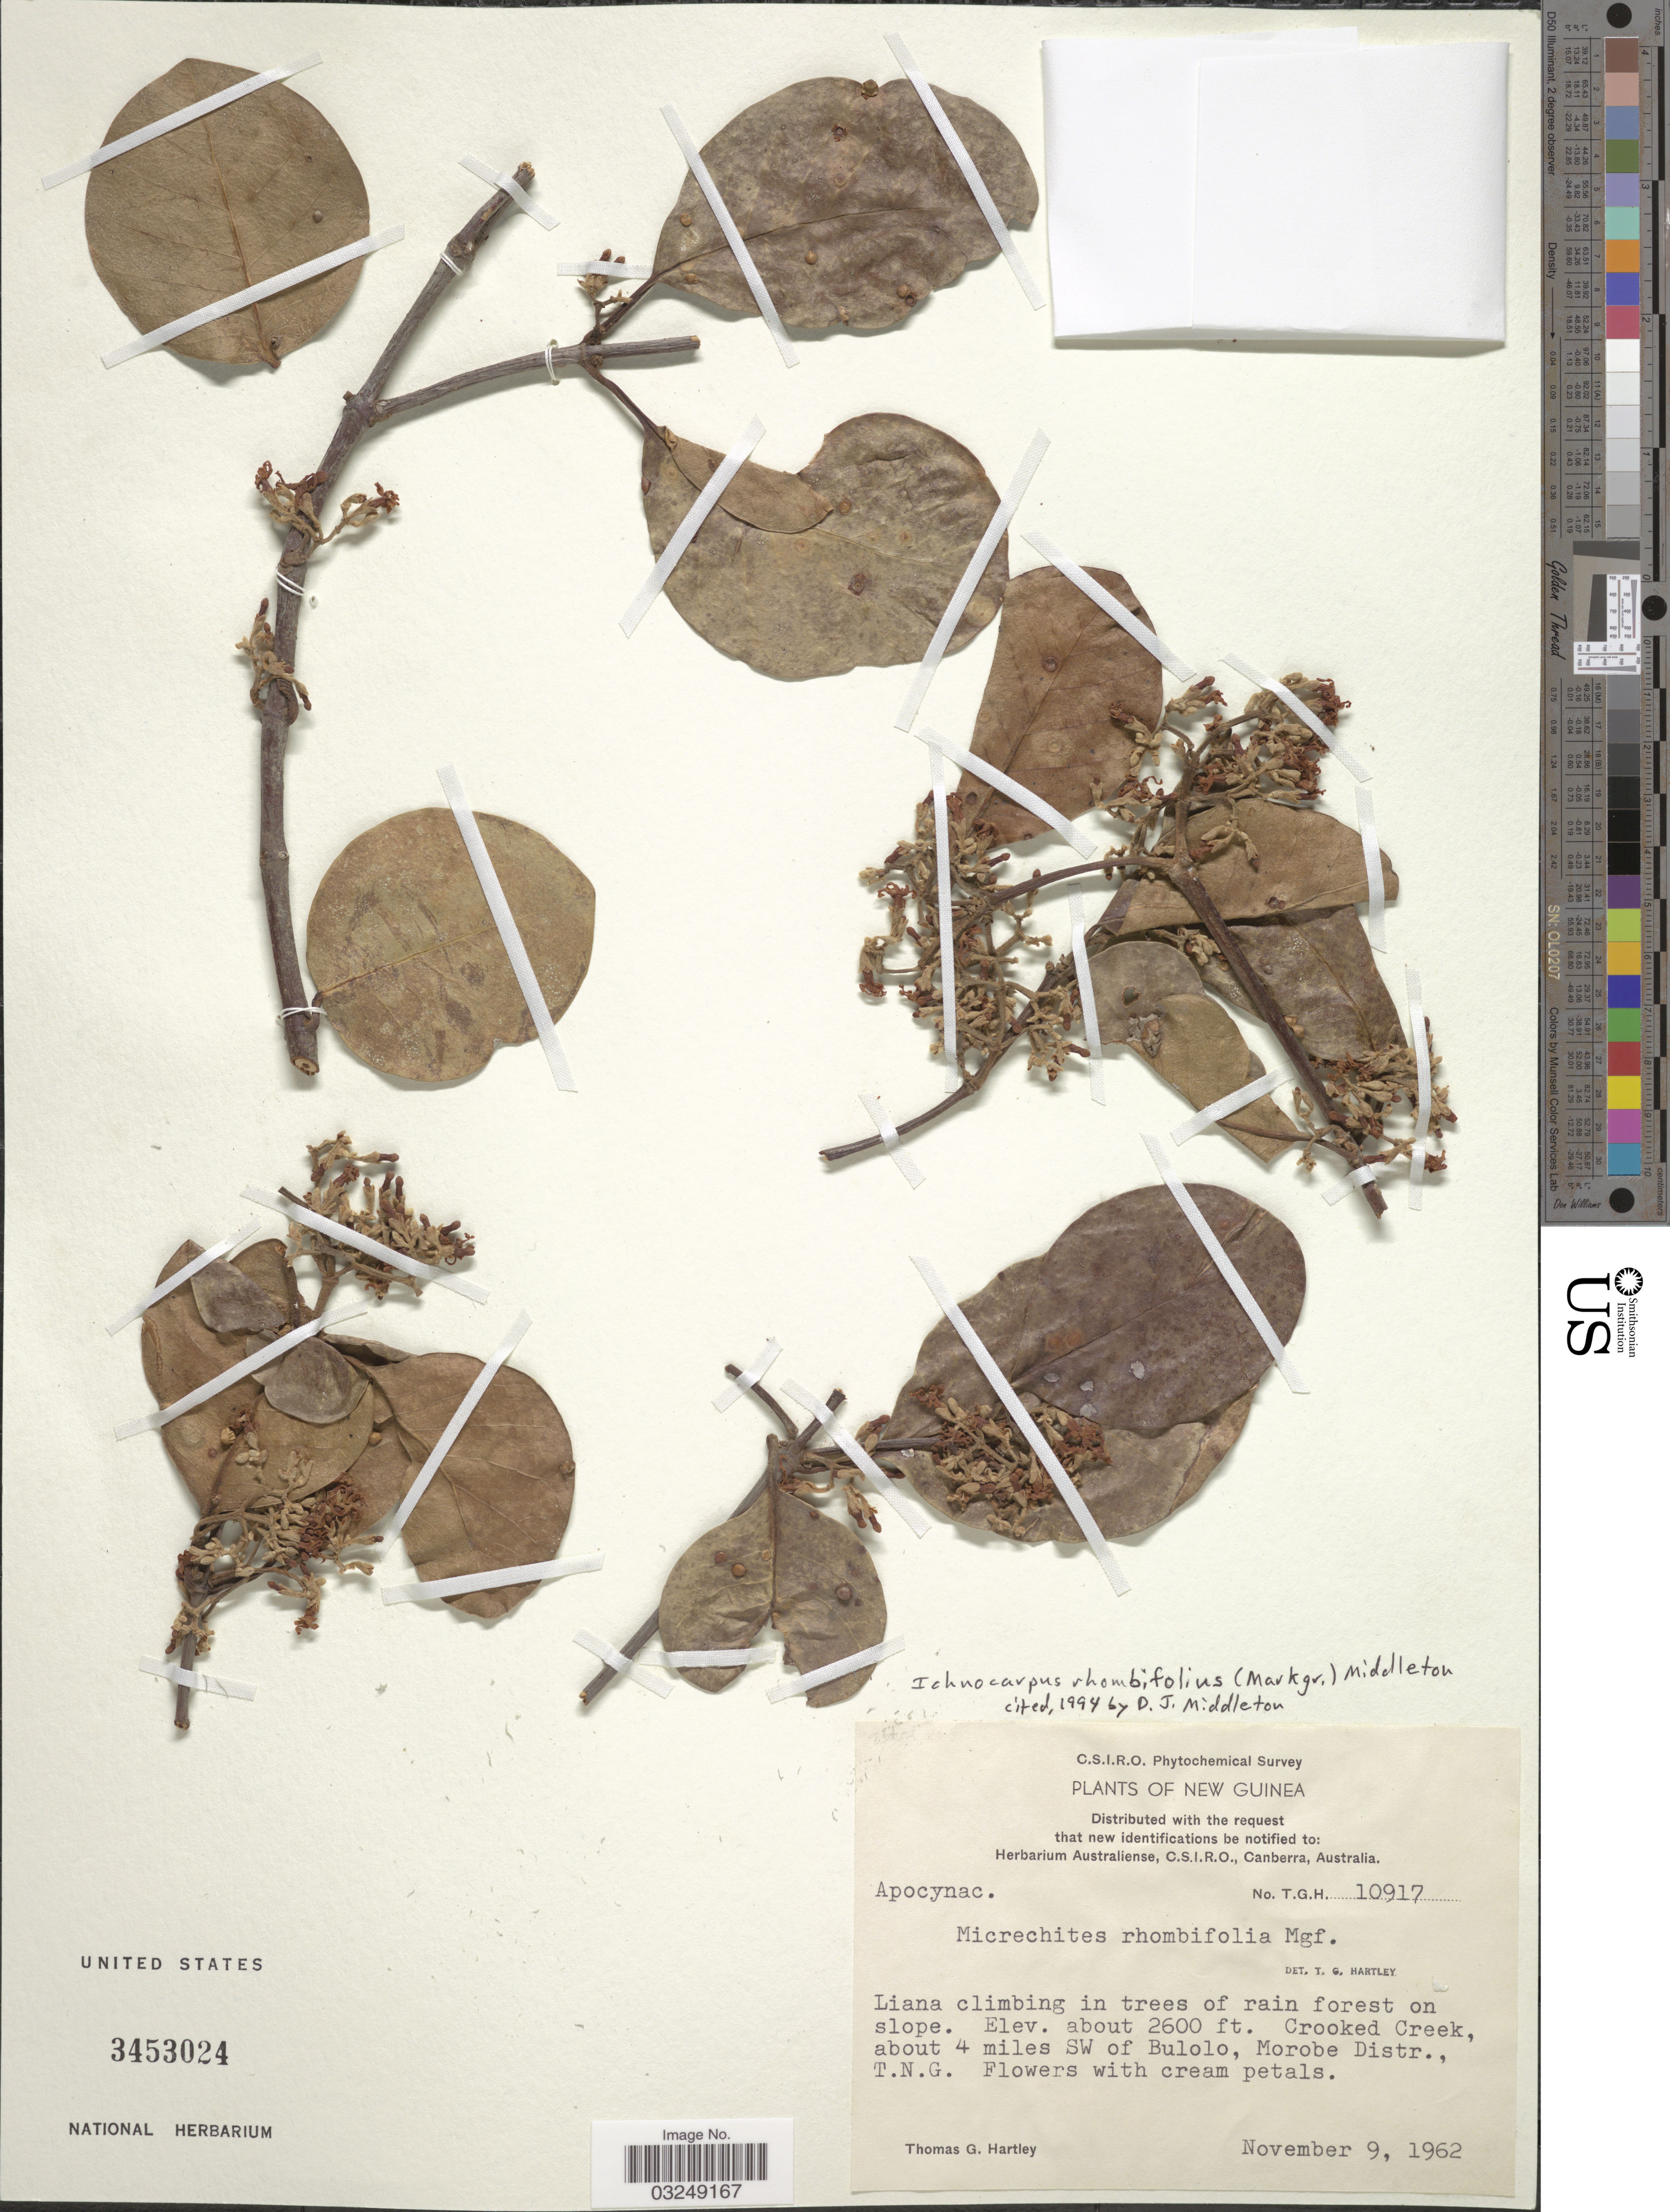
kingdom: Plantae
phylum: Tracheophyta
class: Magnoliopsida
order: Gentianales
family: Apocynaceae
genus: Ichnocarpus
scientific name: Ichnocarpus rhombifolius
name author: (Markgr.) D.J. Middleton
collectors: T. G. Hartley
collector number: TGH 10917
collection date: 1962-11-09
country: Papua New Guinea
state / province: Morobe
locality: New Guinea. Crooked Creek, about 4 miles SW of Bulolo, Morobe Distr., T.N.G.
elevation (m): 792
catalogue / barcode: US 3453024